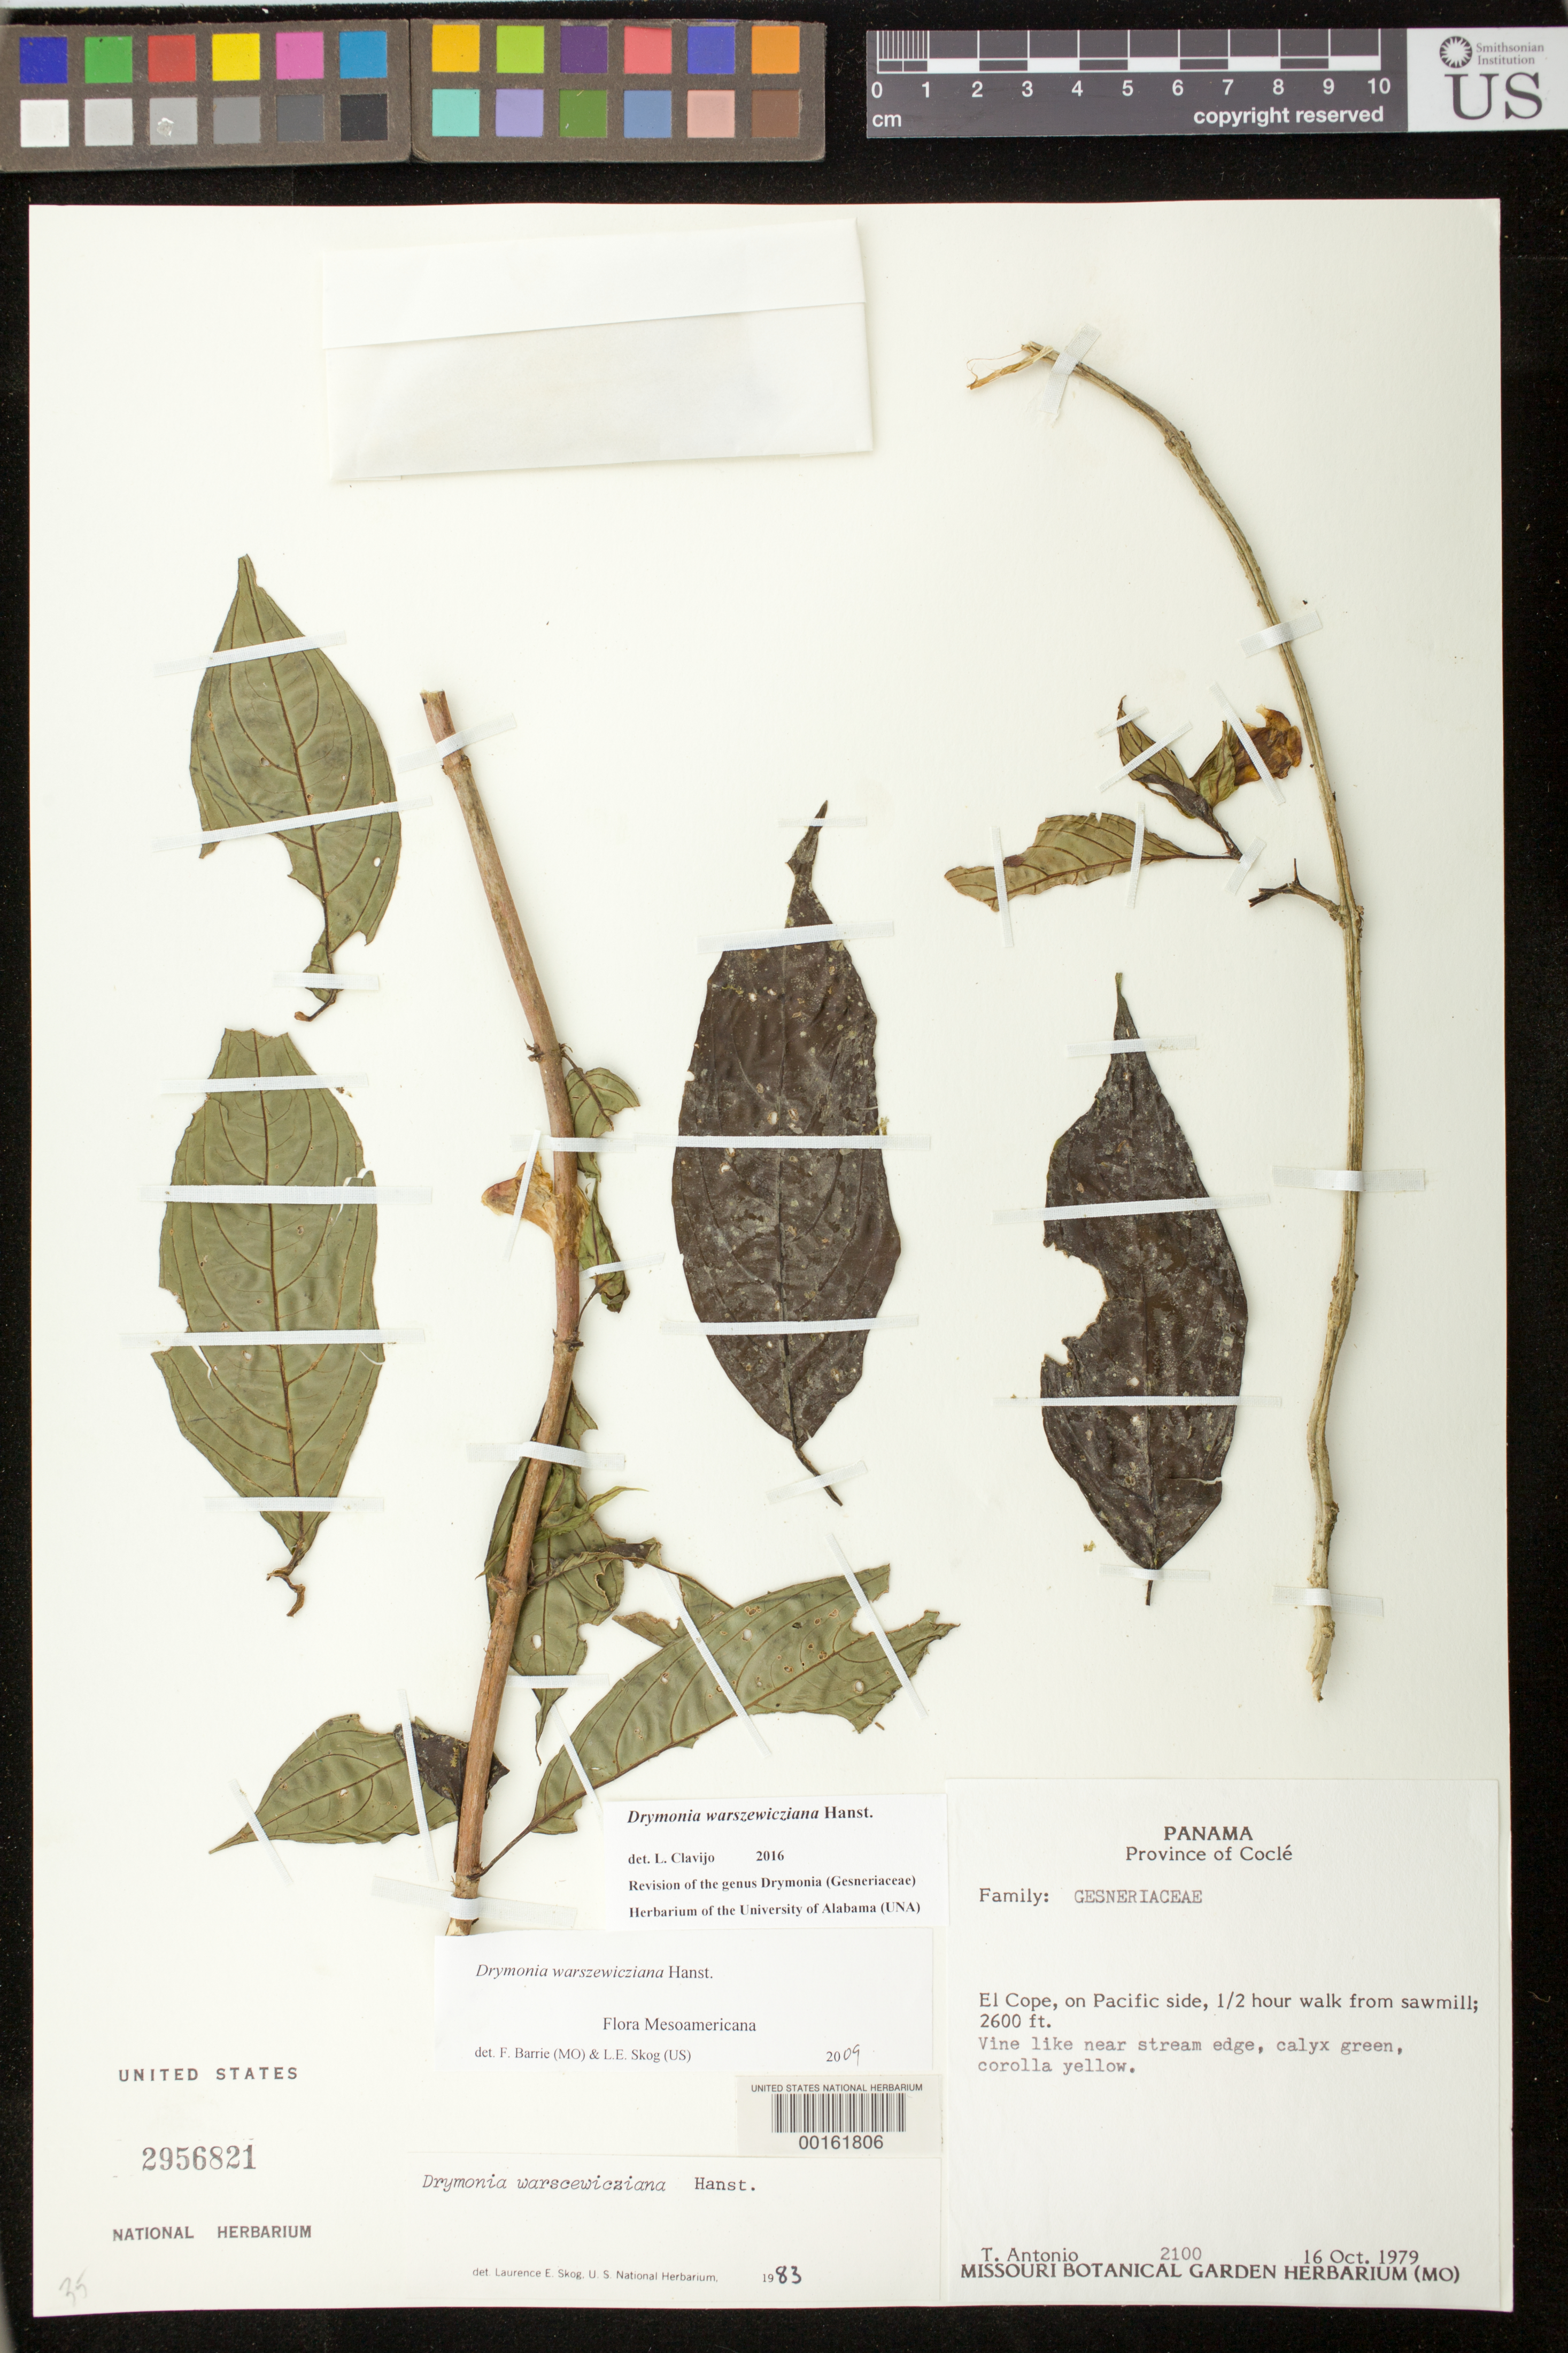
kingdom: Plantae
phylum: Tracheophyta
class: Magnoliopsida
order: Lamiales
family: Gesneriaceae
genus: Drymonia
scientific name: Drymonia warszewicziana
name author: Hanst.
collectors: T. Antonio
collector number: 2100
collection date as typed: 16 Oct 1979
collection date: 1979-10-16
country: Panama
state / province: Coclé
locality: El Cope, on Pacific side, 1/2 hour walk from sawmill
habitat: Near stream edge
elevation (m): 792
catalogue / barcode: US 2956821